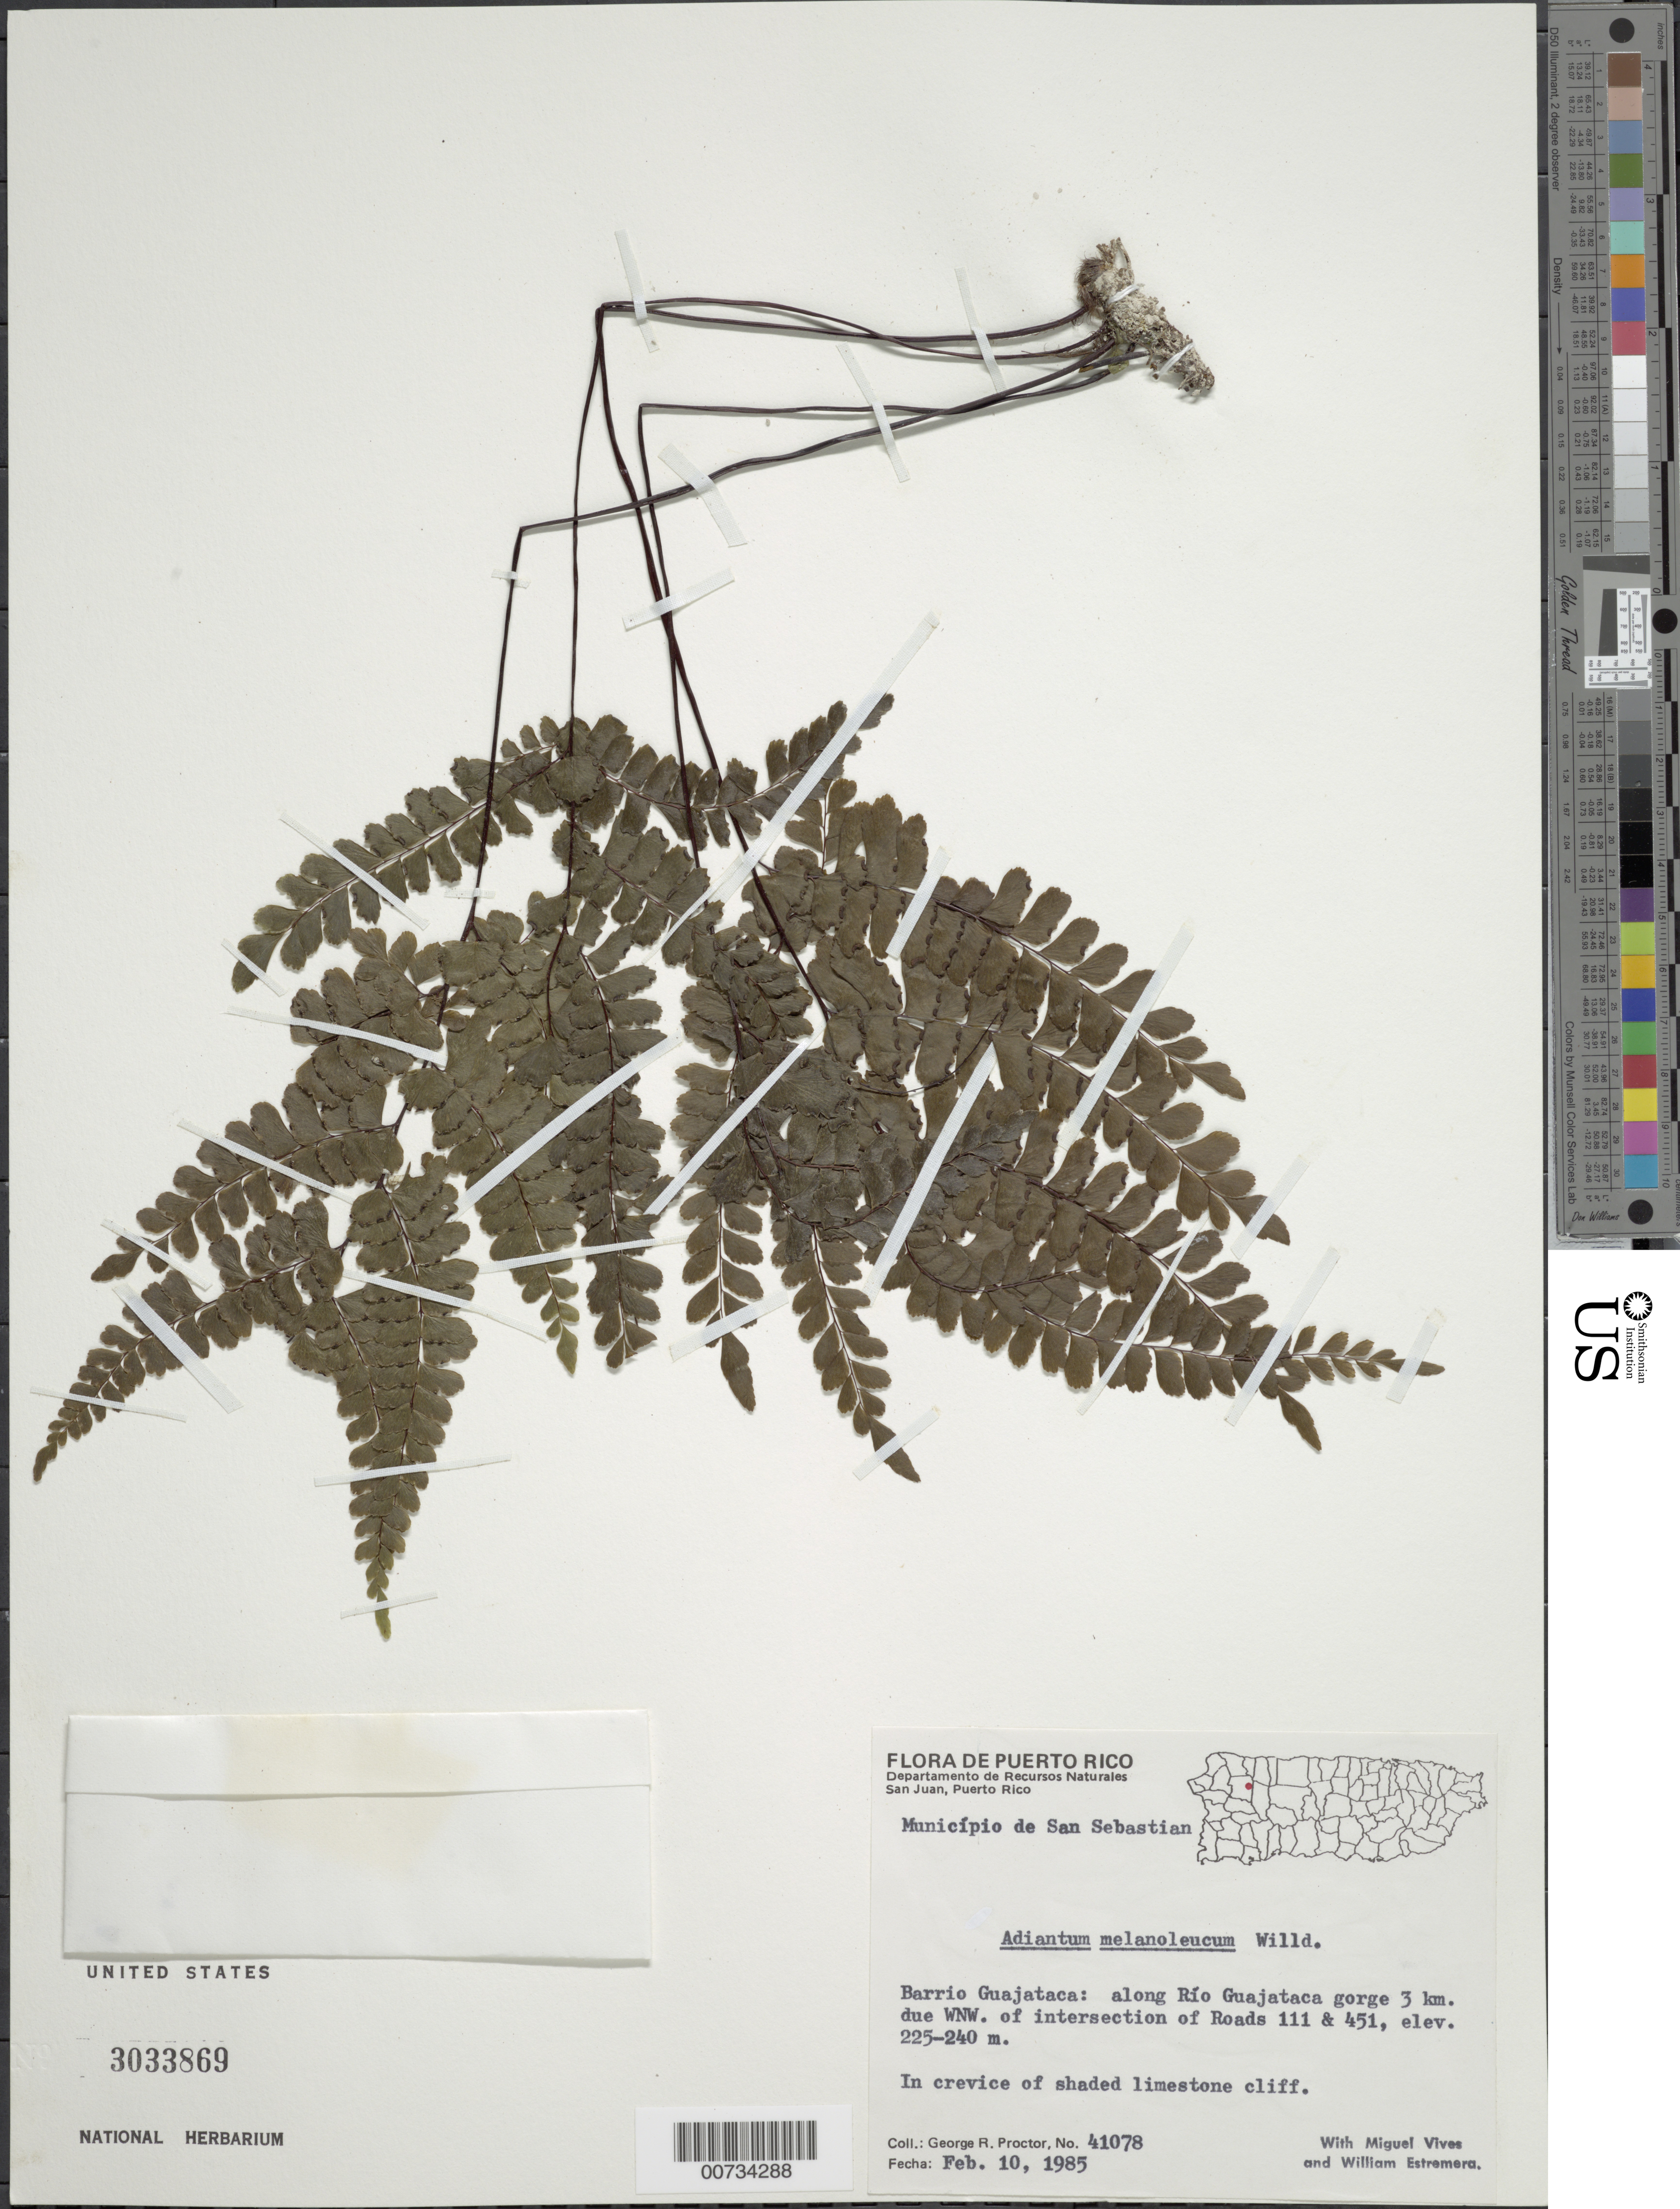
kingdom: Plantae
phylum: Tracheophyta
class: Polypodiopsida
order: Polypodiales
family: Pteridaceae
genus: Adiantum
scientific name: Adiantum melanoleucum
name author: Willd.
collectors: G. R. Proctor, M. Vives & W. Estremera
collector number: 41078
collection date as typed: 10 Feb 1985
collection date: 1985-02-10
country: Puerto Rico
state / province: San Sebastián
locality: Mun. San Sebastian, Barrio Guajataca: along Río Guajataca gorge 3 km due WNW of intersection of Roads 111 & 451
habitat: In crevice of shaded limestone cliff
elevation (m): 225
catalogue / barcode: US 3033869